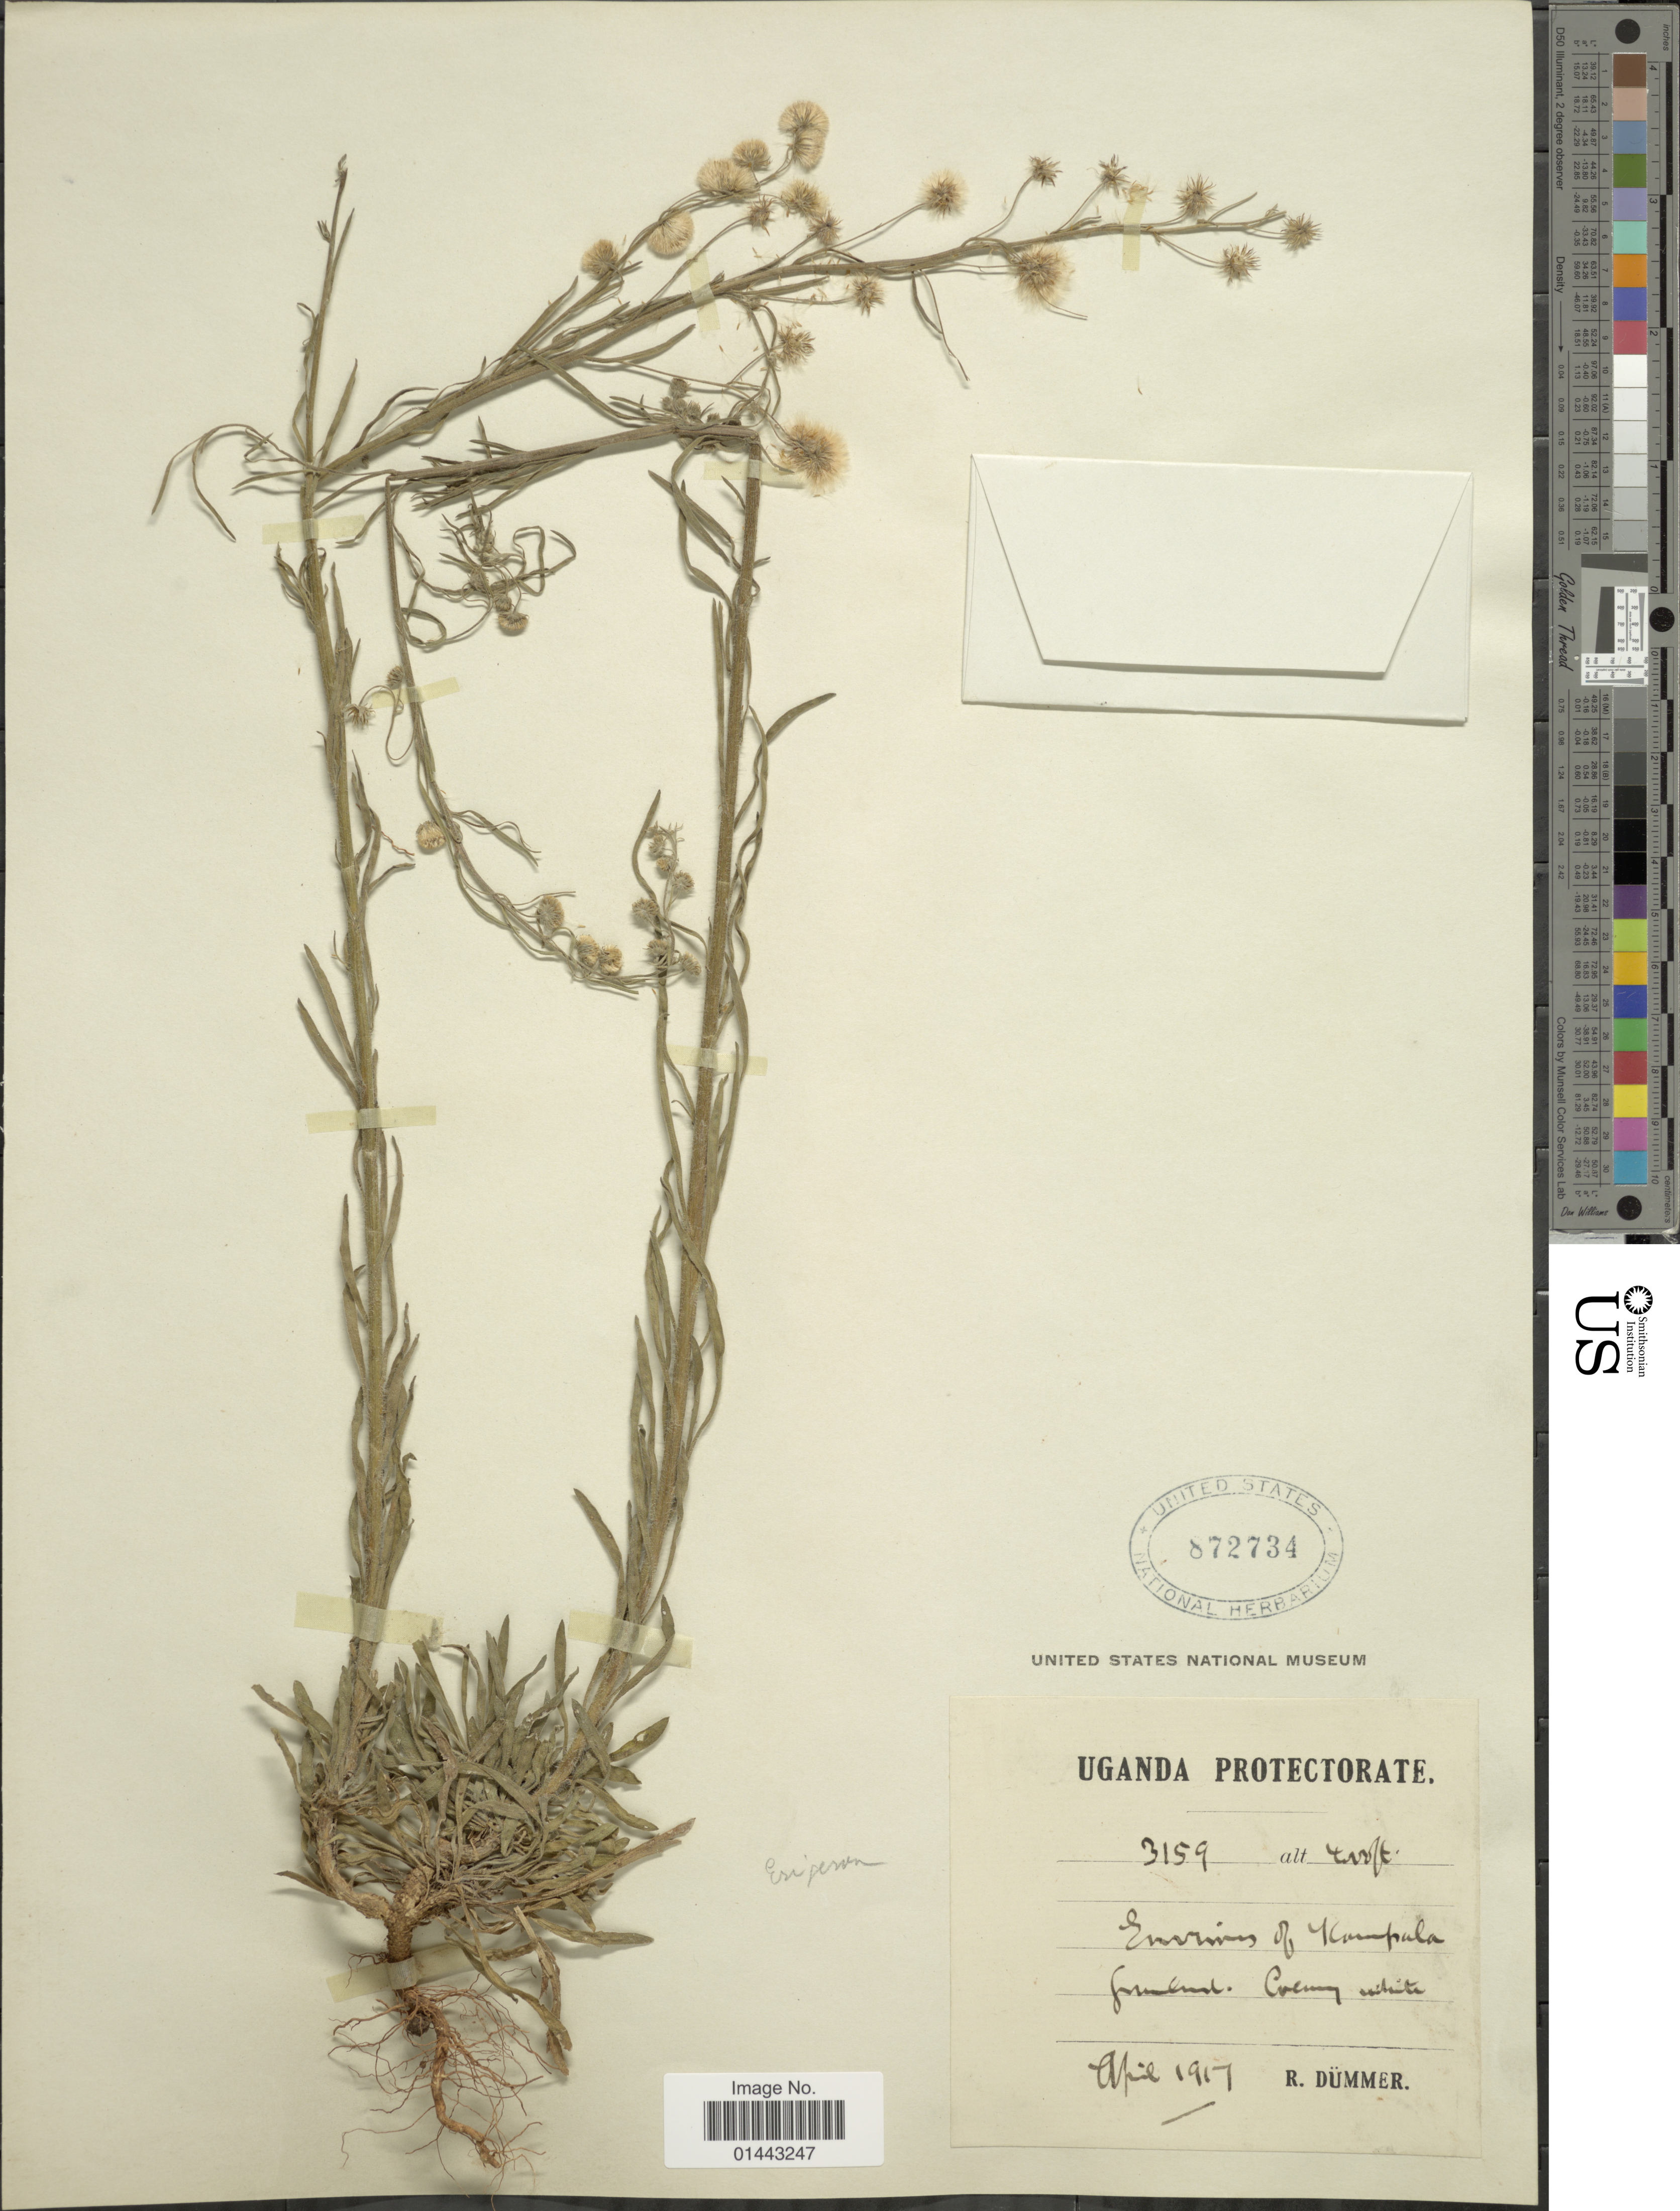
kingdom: Plantae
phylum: Tracheophyta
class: Magnoliopsida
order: Asterales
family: Asteraceae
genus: Erigeron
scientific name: Erigeron sp.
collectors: R. Dümmer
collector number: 3159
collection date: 1917-04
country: Uganda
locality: Environs of Kampala.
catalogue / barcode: US 872734